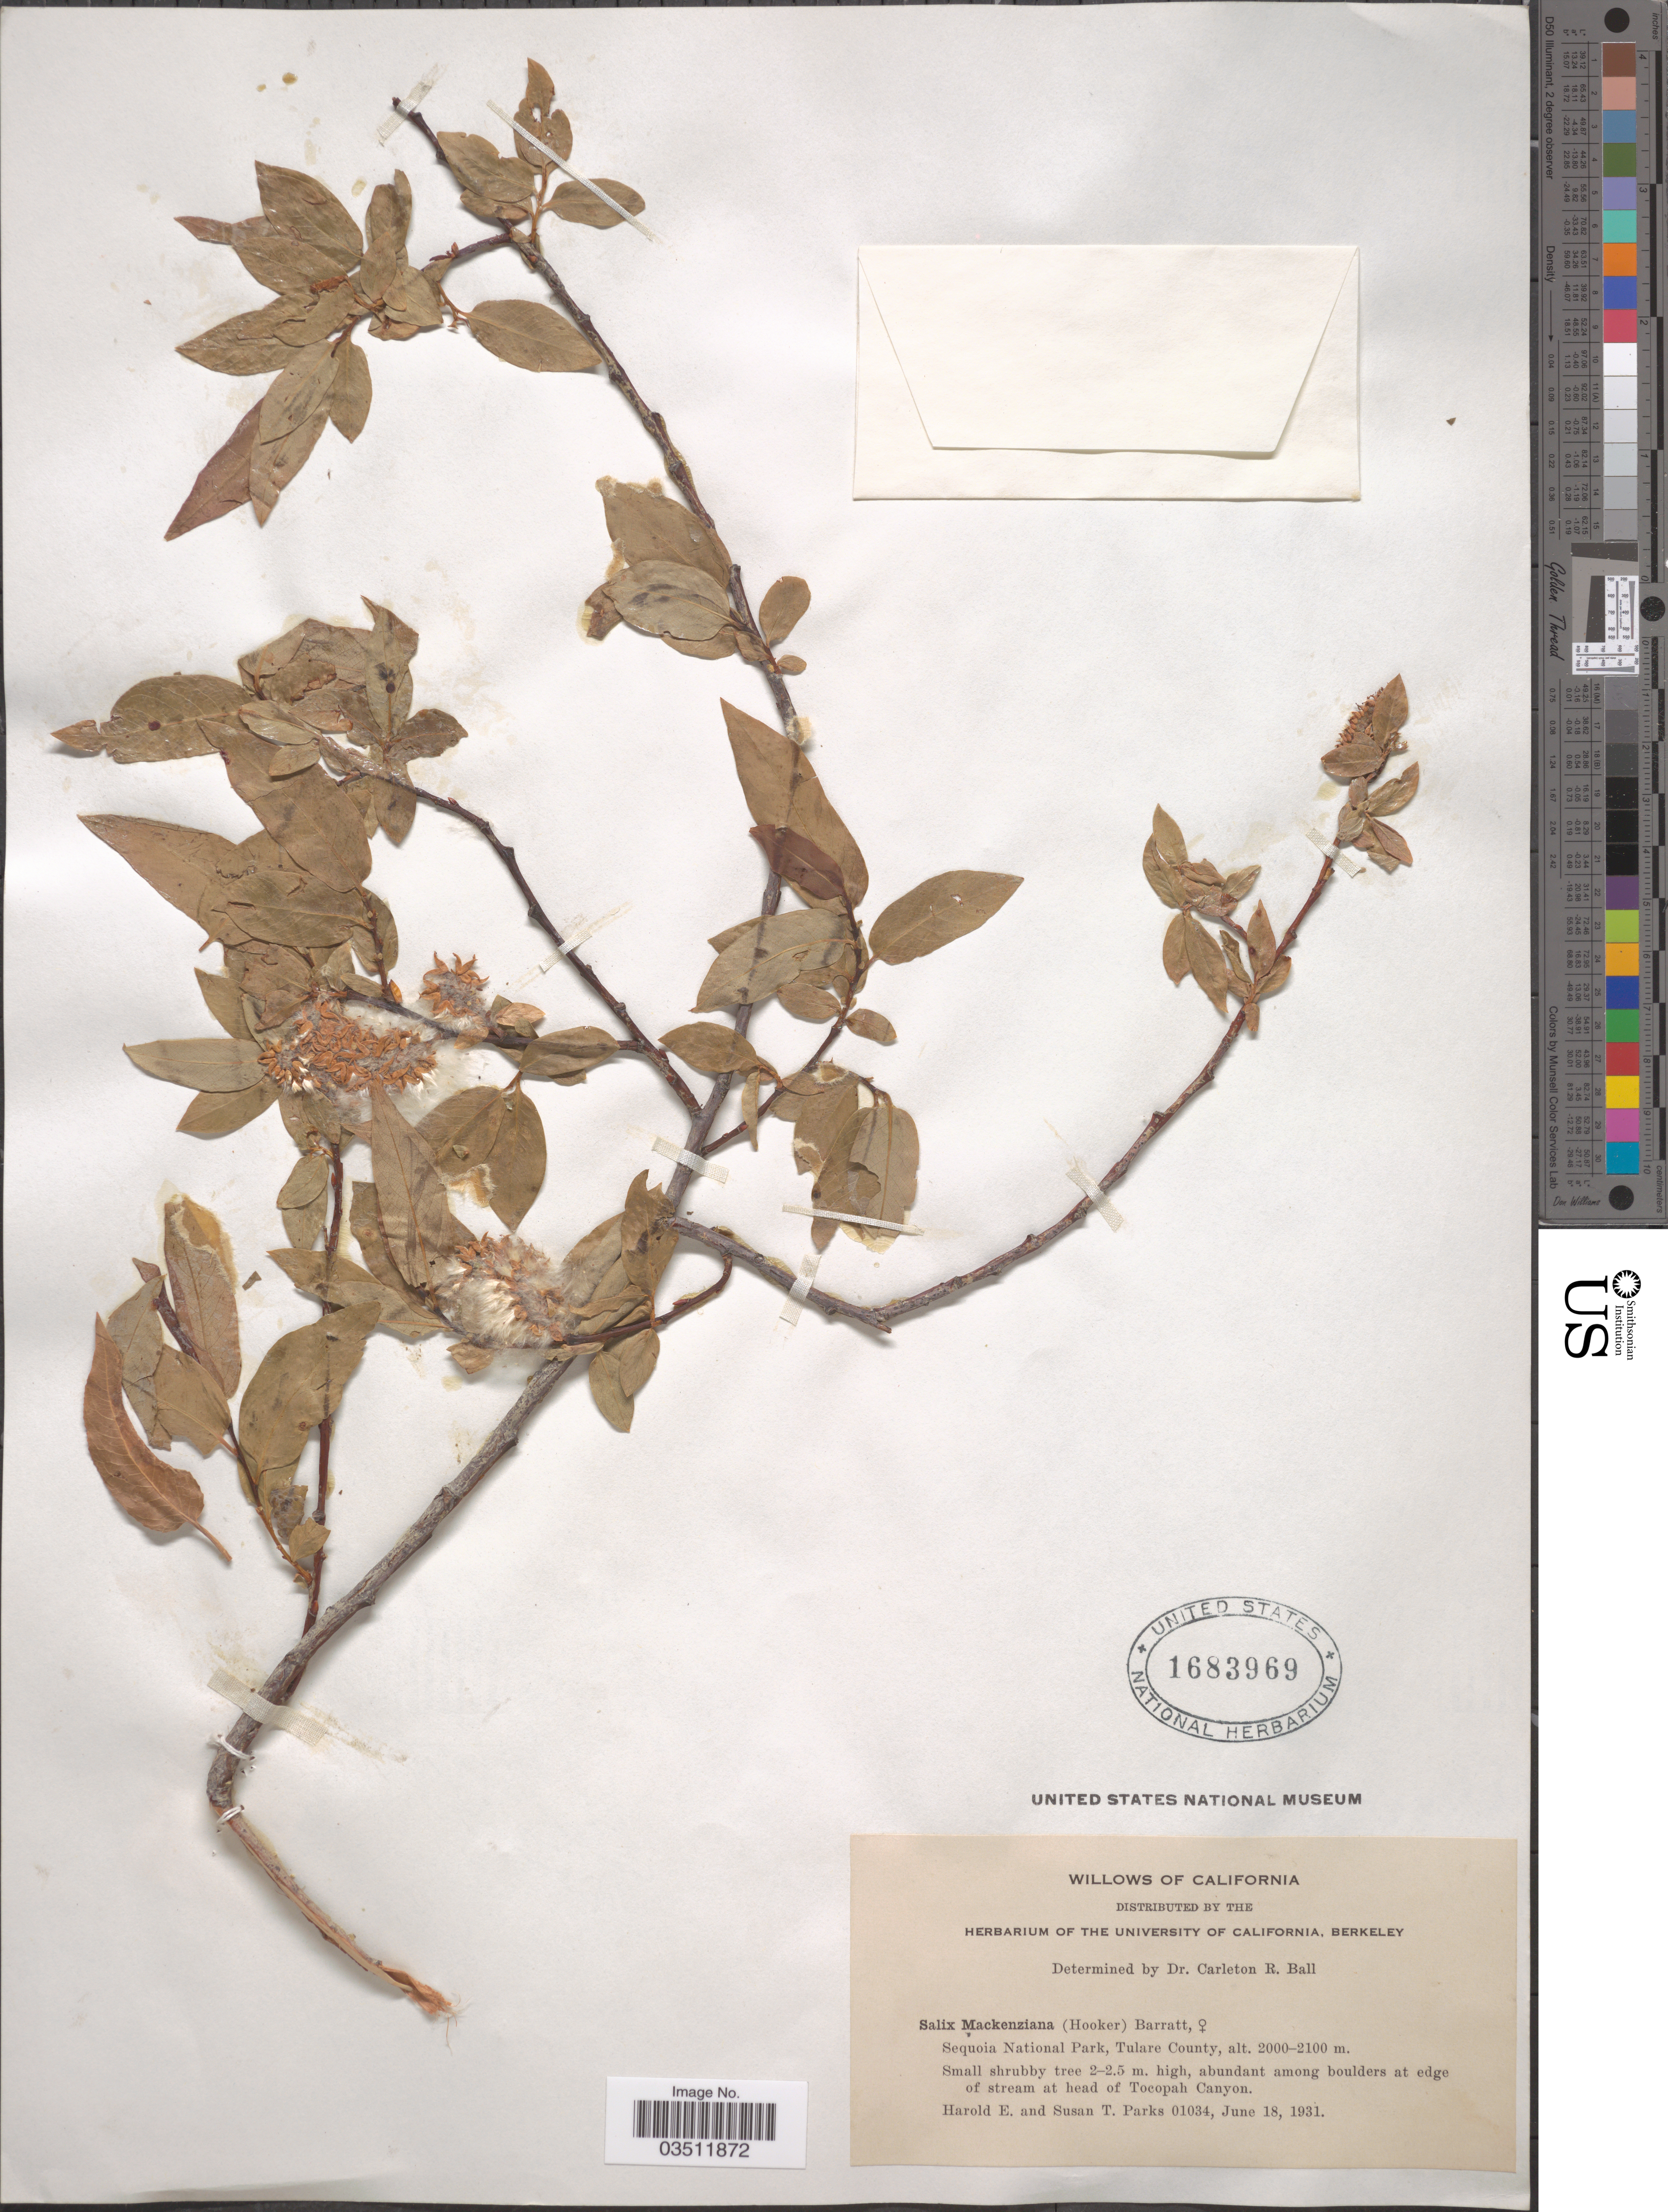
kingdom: Plantae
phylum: Tracheophyta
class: Magnoliopsida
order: Malpighiales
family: Salicaceae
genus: Salix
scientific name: Salix mackenziana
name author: (Hook.) Barratt ex Hook.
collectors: H. E. Parks & S. Parks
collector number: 01034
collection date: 1931-06-18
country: United States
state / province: California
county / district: Tulare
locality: Sequoia National Park, Tulare County. Abundant among boulders at edge of stream at head of Tocopah Canyon.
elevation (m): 2000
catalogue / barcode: US 1683969